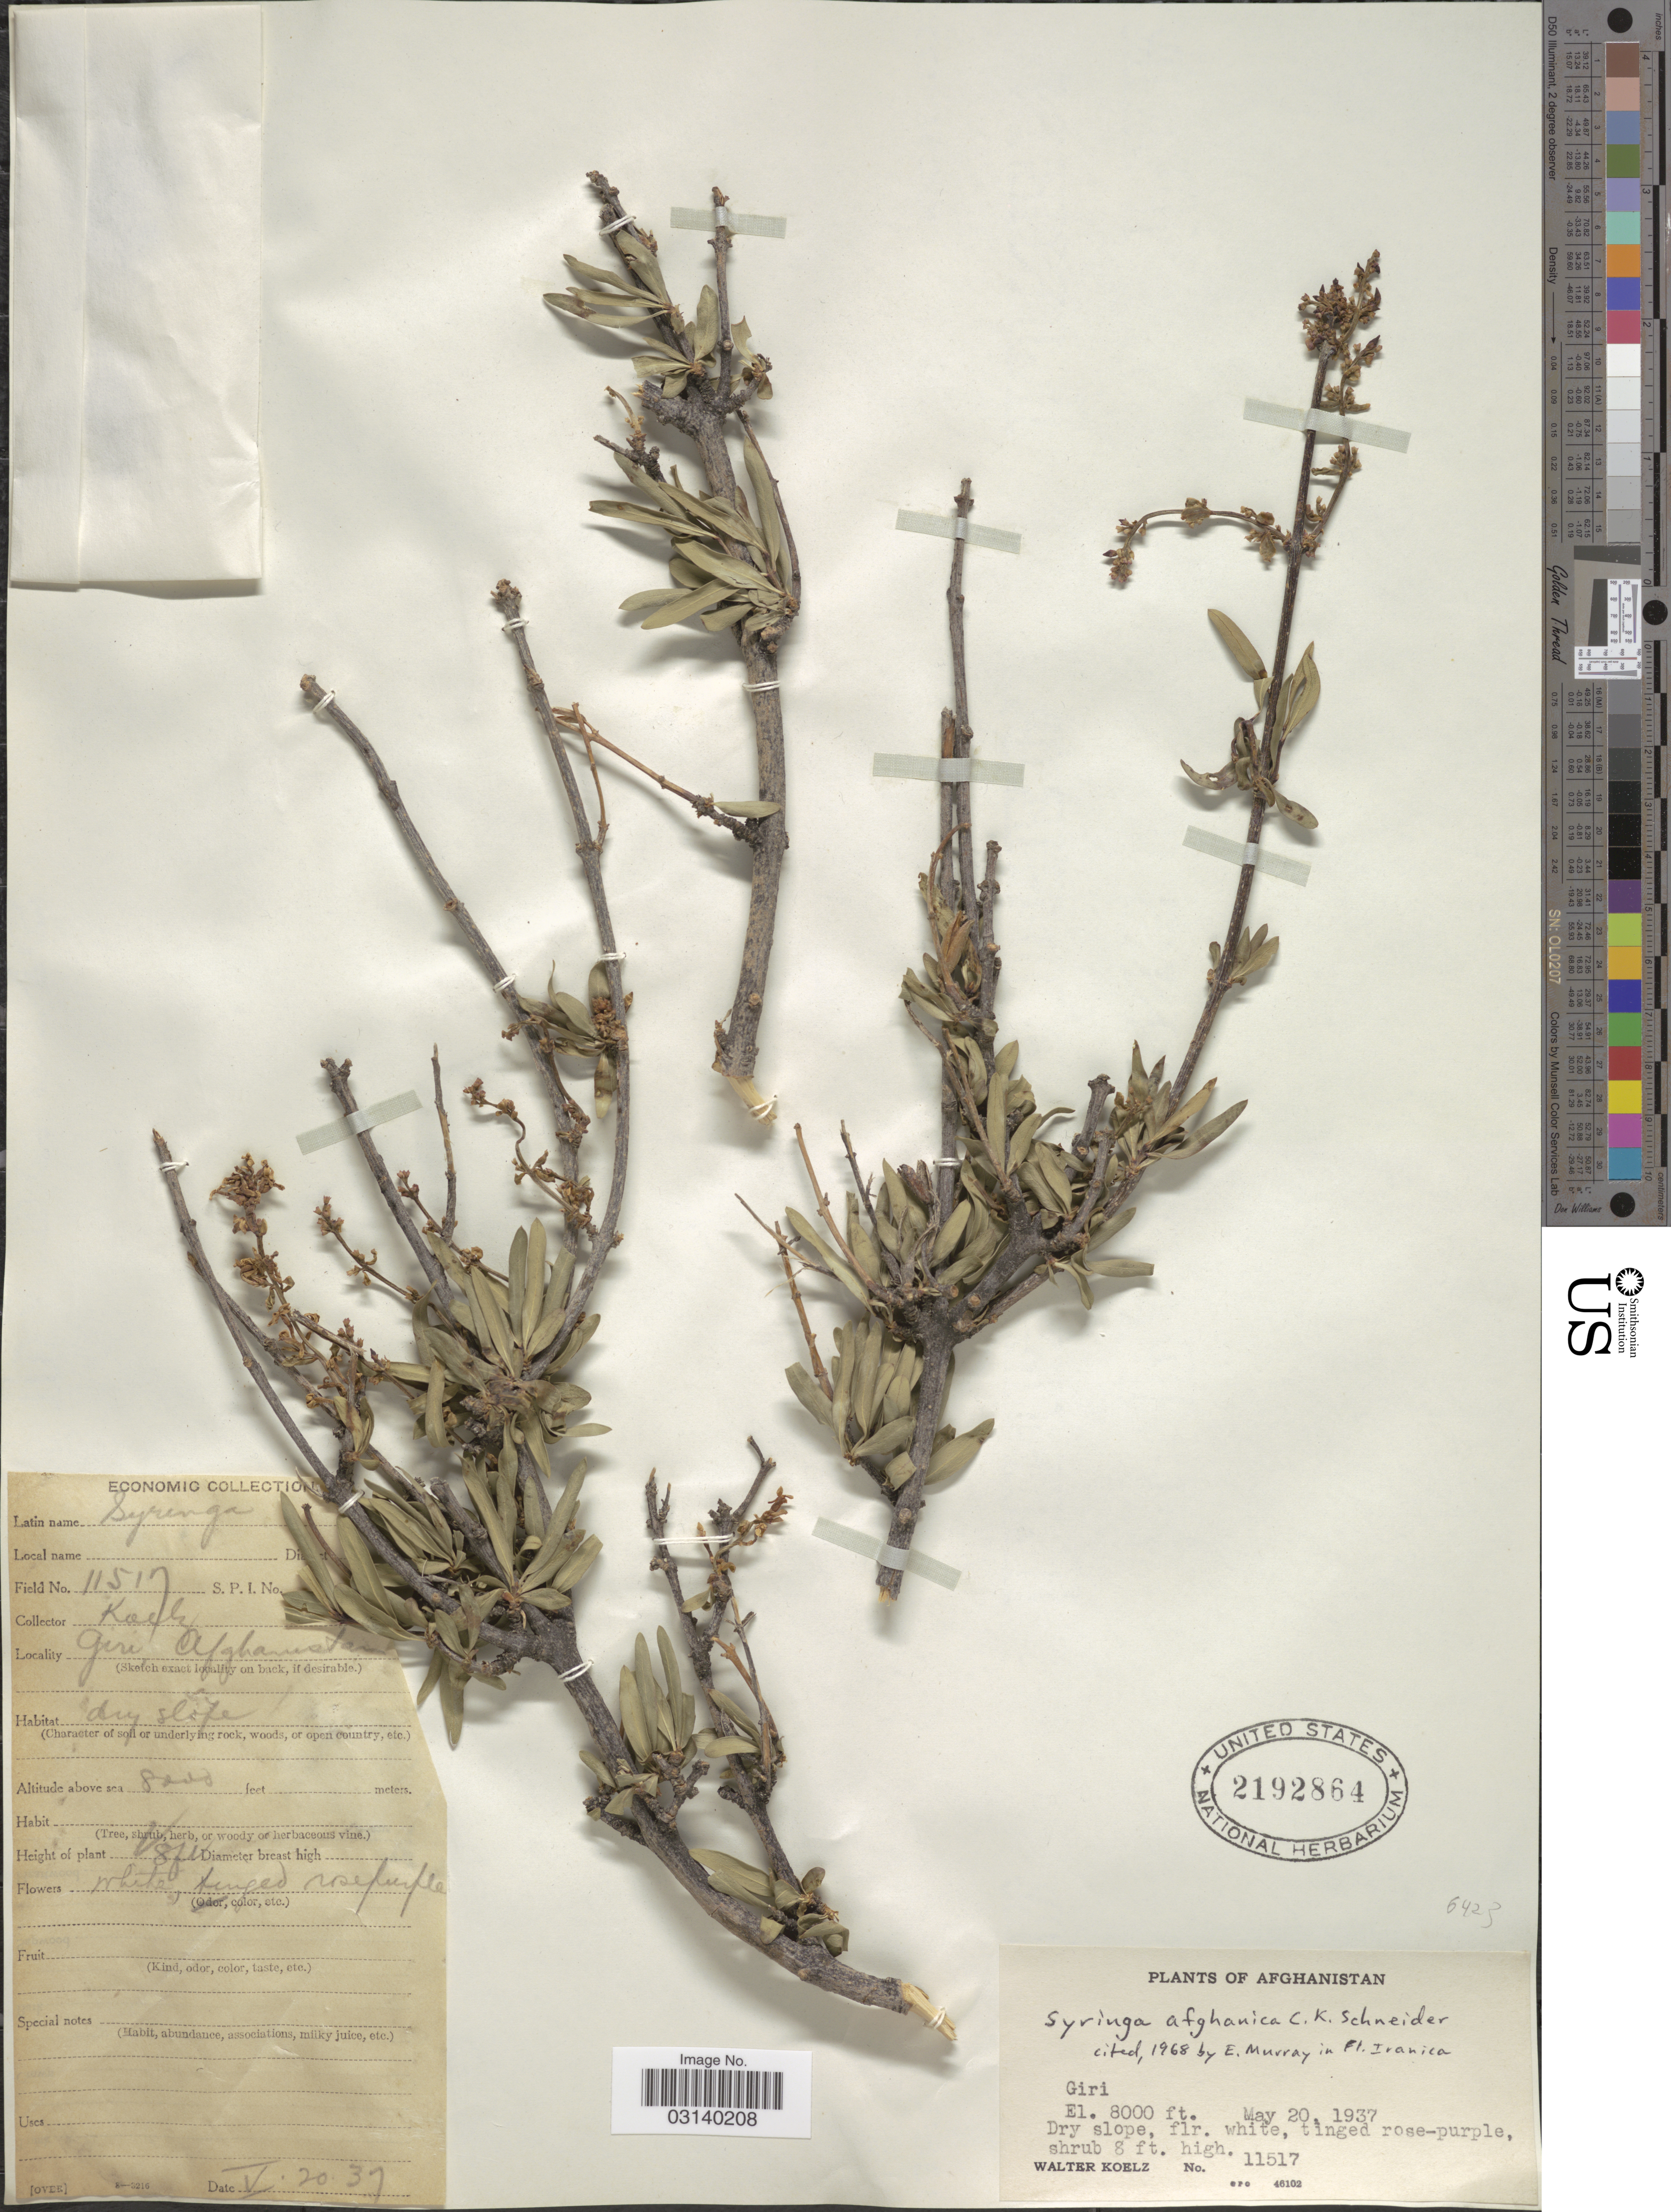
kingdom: Plantae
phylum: Tracheophyta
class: Magnoliopsida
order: Lamiales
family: Oleaceae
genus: Syringa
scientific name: Syringa afghanica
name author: C.K. Schneid.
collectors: W. N. Koelz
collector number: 11517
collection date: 1937-05-20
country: Afghanistan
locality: Giri.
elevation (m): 2438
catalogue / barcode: US 2192864